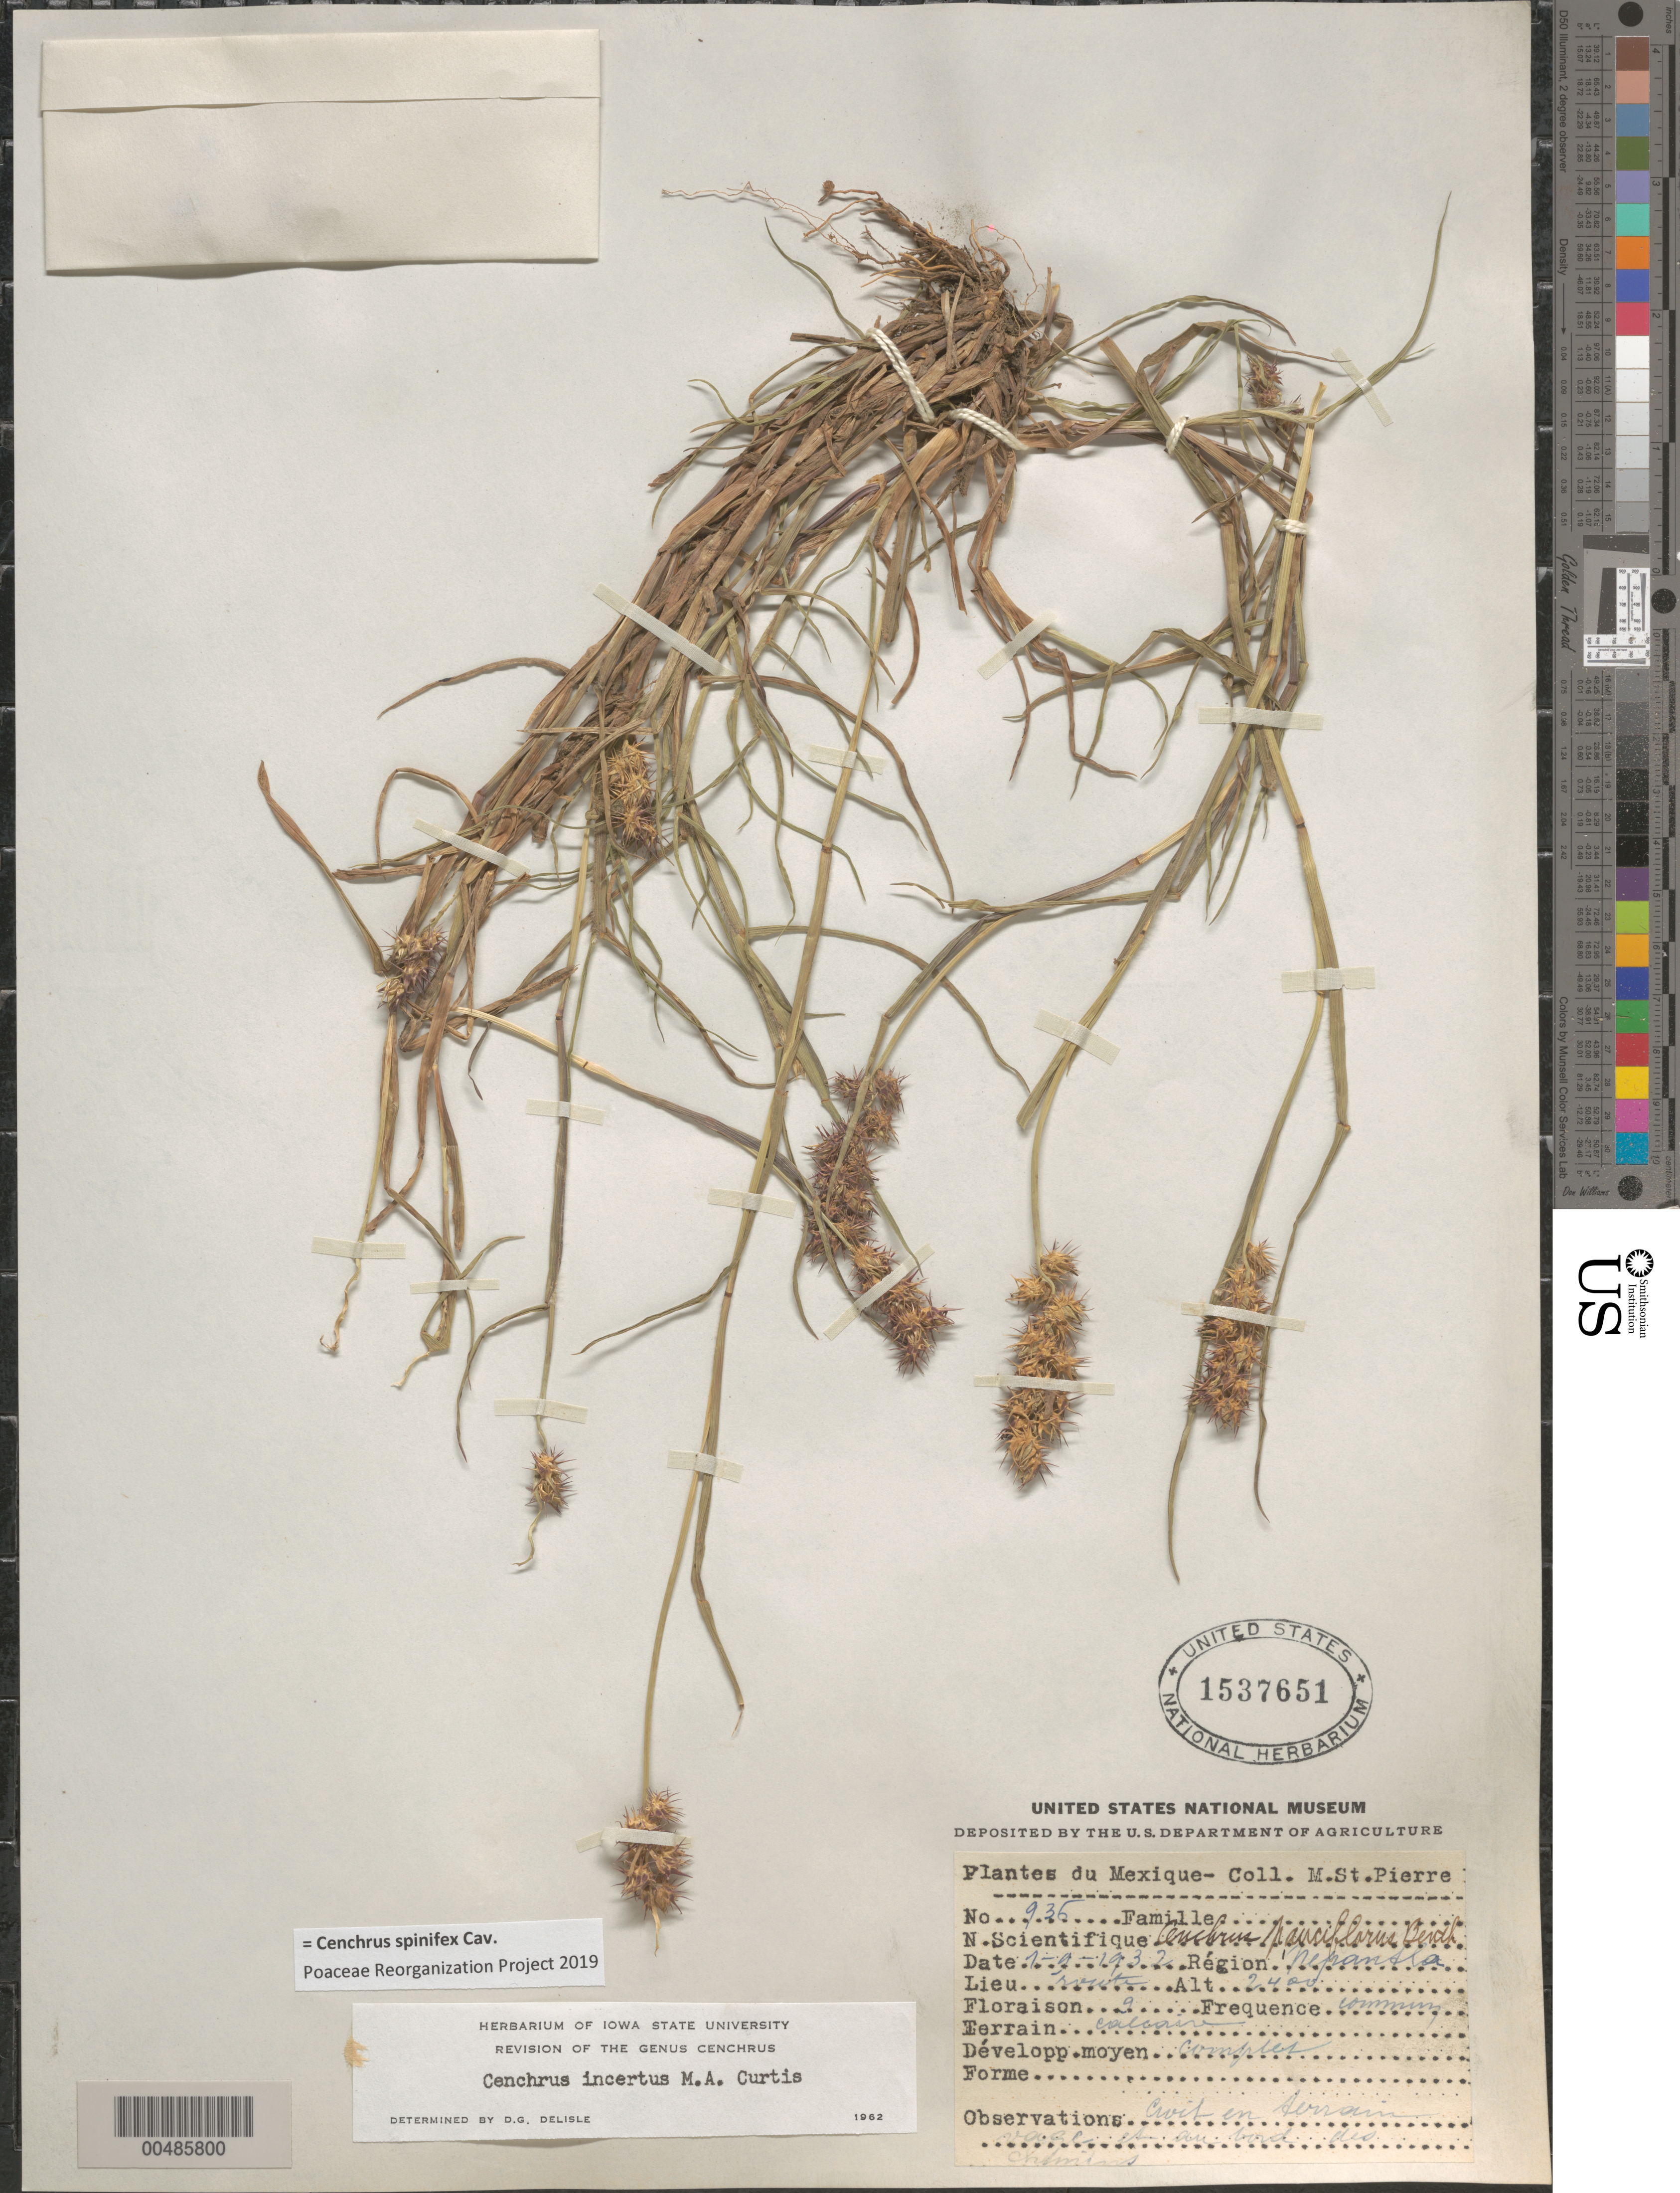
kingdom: Plantae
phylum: Tracheophyta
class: Liliopsida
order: Poales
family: Poaceae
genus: Cenchrus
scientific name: Cenchrus spinifex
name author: Cav.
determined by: Poaceae Reorganization Project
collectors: M. Saint-Pierre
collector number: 936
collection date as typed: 7 Sep 1932 or 9 Jul 1932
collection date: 1932-07-09 or 1932-09-07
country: Mexico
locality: Nepansia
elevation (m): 2400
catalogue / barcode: US 1537651